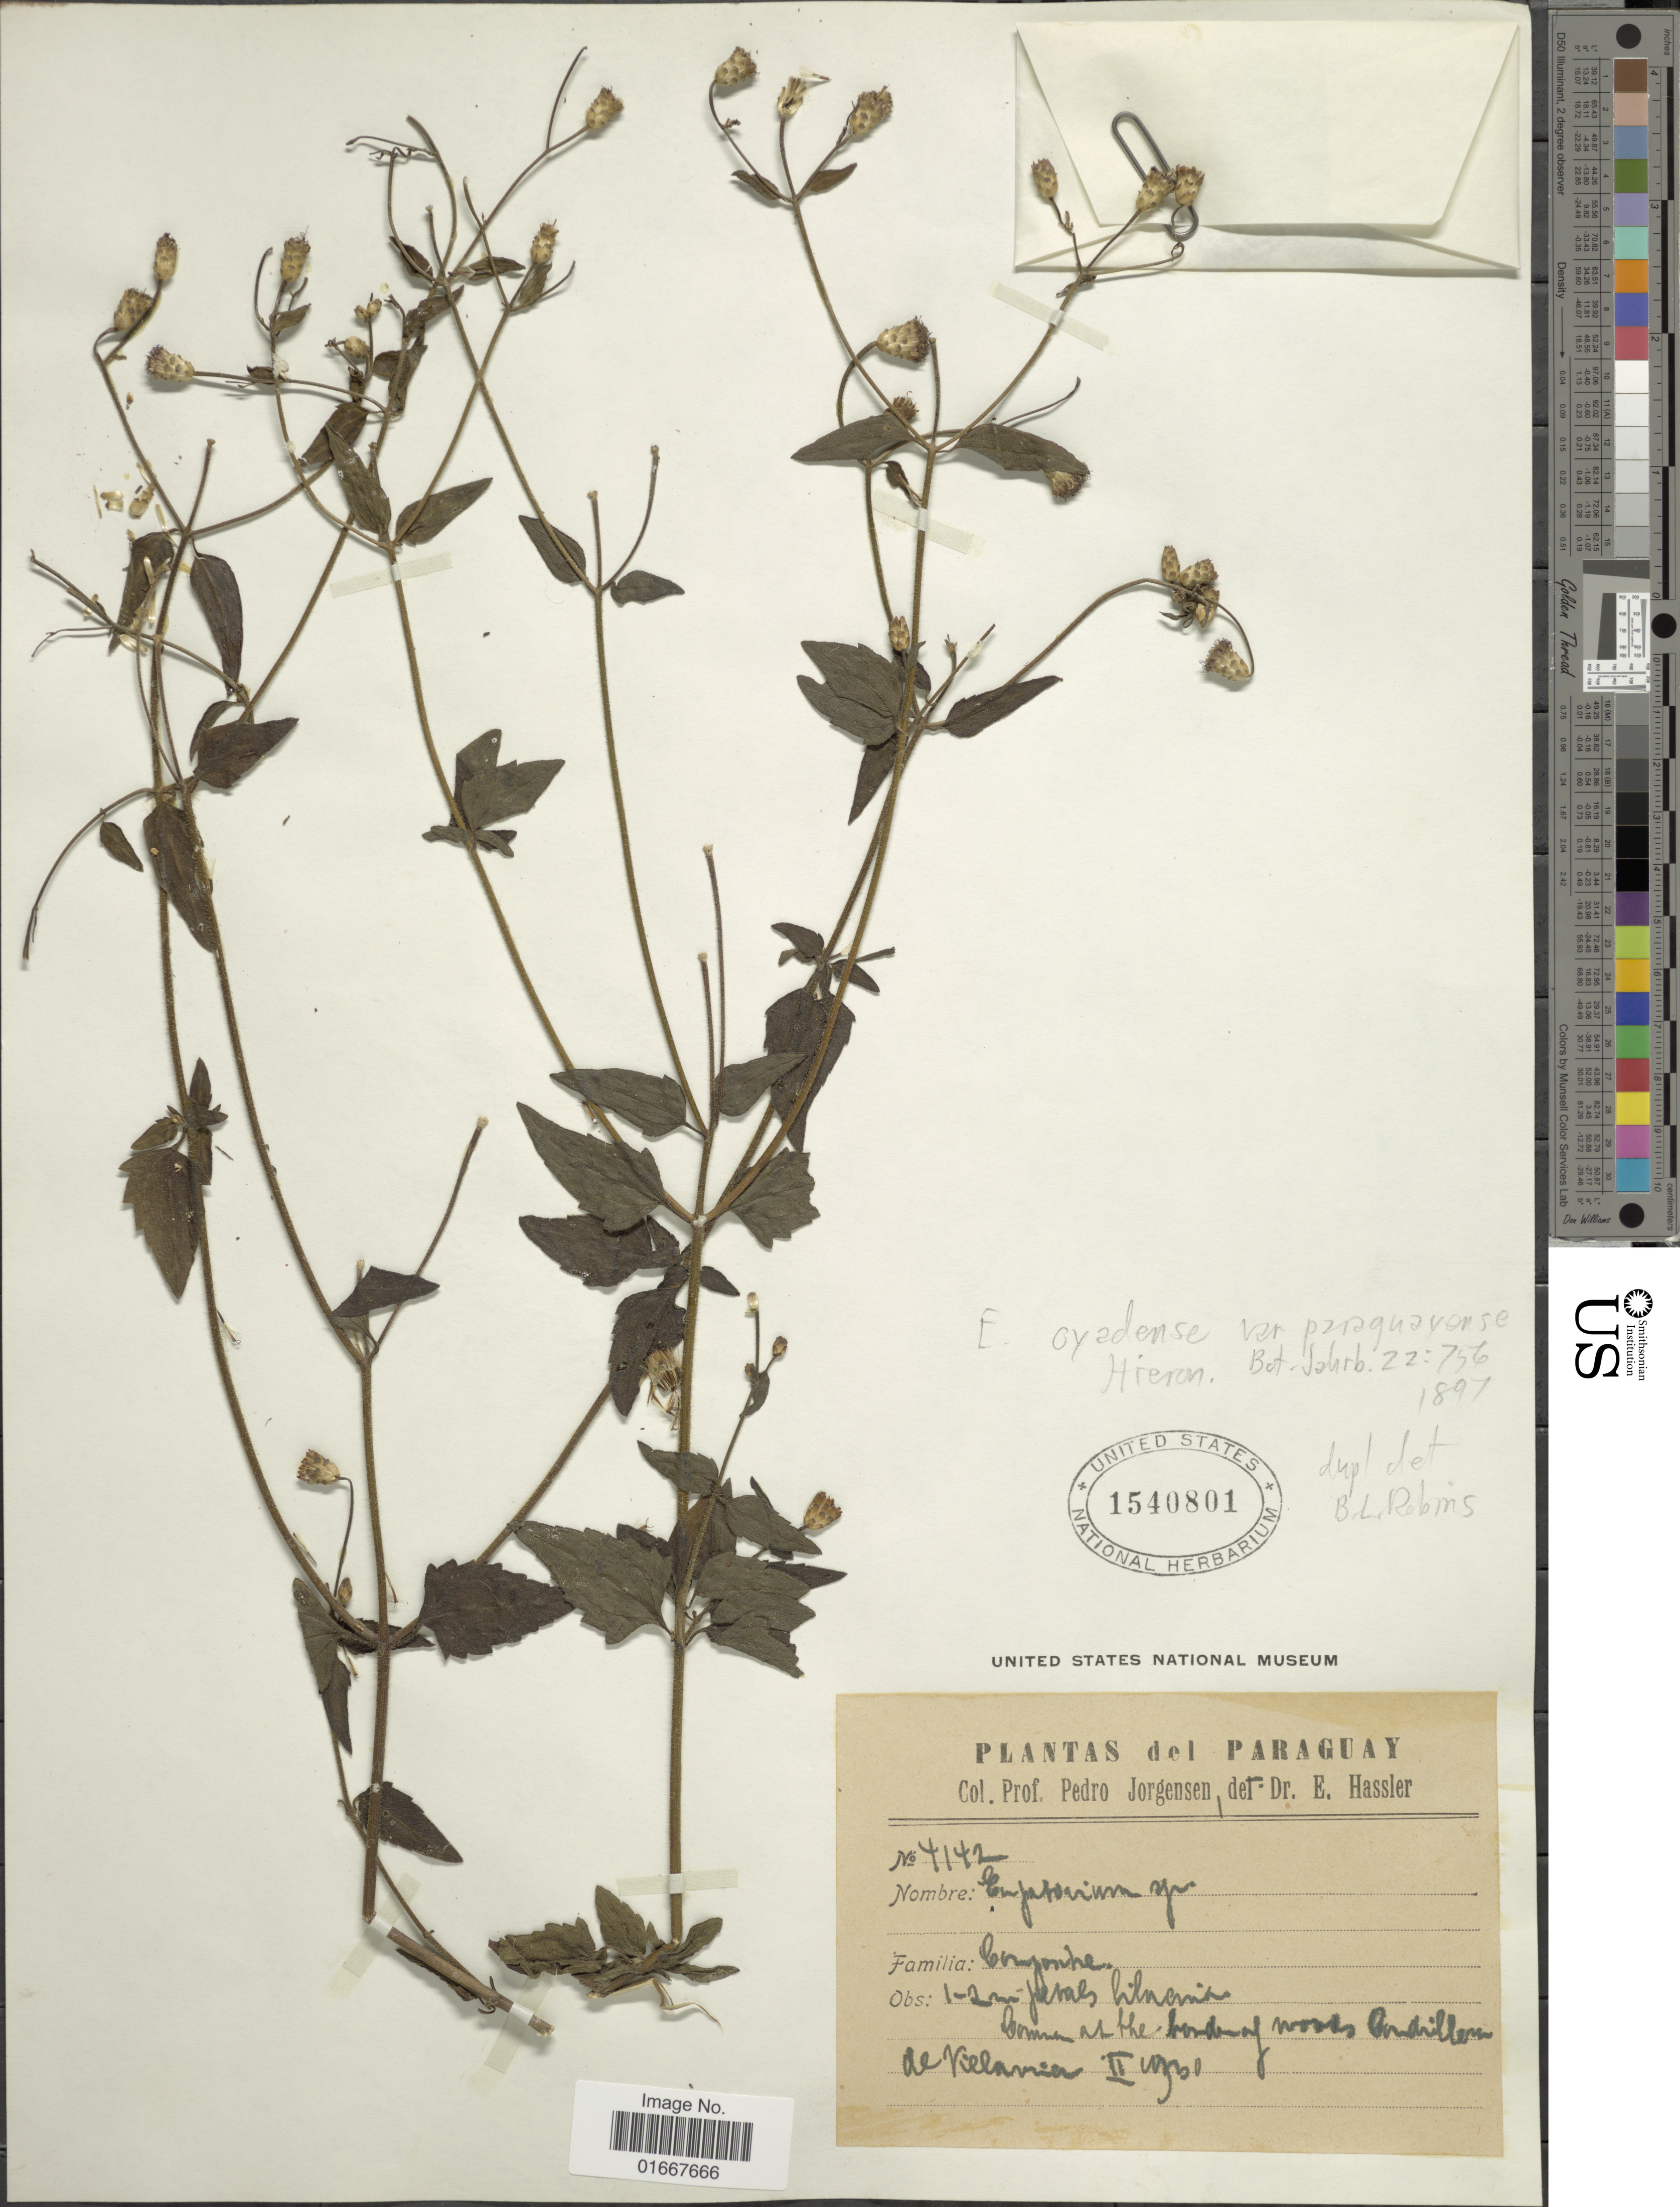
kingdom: Plantae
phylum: Tracheophyta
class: Magnoliopsida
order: Asterales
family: Asteraceae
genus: Chromolaena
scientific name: Chromolaena oyadensis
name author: (Hieron.) R.M. King & H. Rob.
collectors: P. Jörgensen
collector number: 4142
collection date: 1931-02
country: Paraguay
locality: Common at the border of woods Cordillera de Villarrica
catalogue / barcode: US 1540801